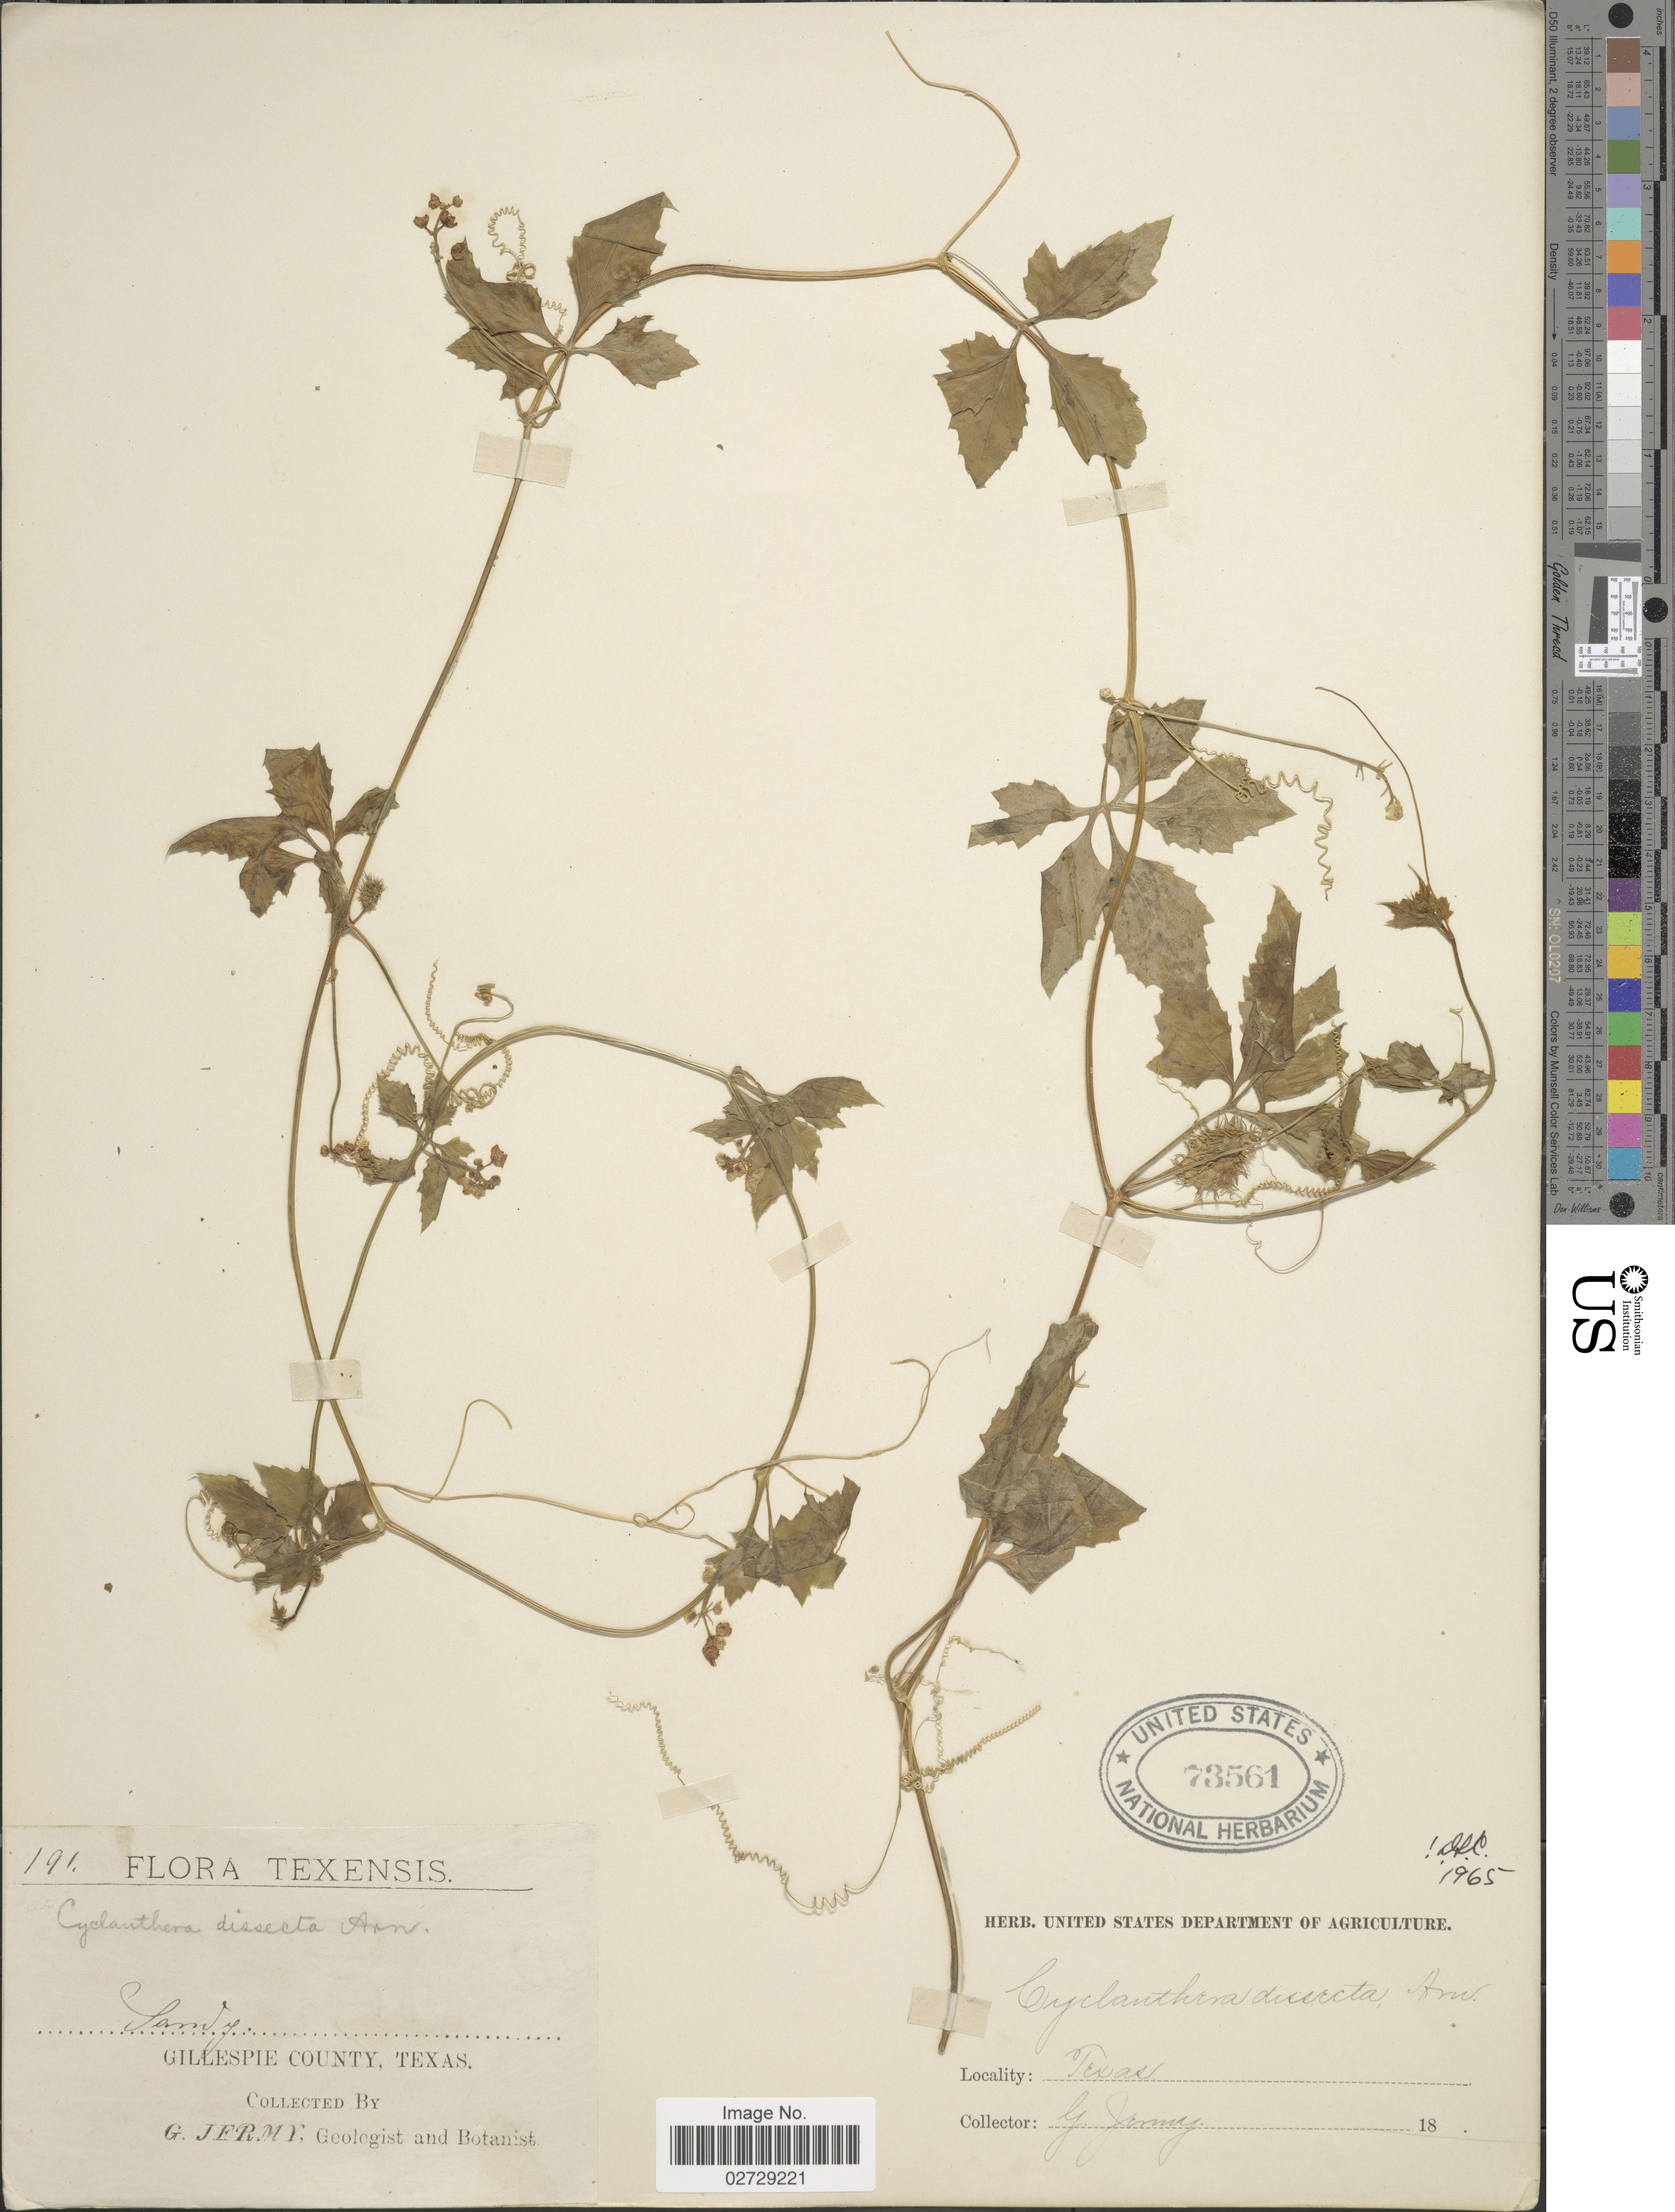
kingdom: Plantae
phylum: Tracheophyta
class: Magnoliopsida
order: Cucurbitales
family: Cucurbitaceae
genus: Cyclanthera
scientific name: Cyclanthera dissecta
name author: (Torr. & A. Gray) Arn.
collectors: G. Jermy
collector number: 191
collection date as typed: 18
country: United States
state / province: Texas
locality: Gillespie County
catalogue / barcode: US 73561